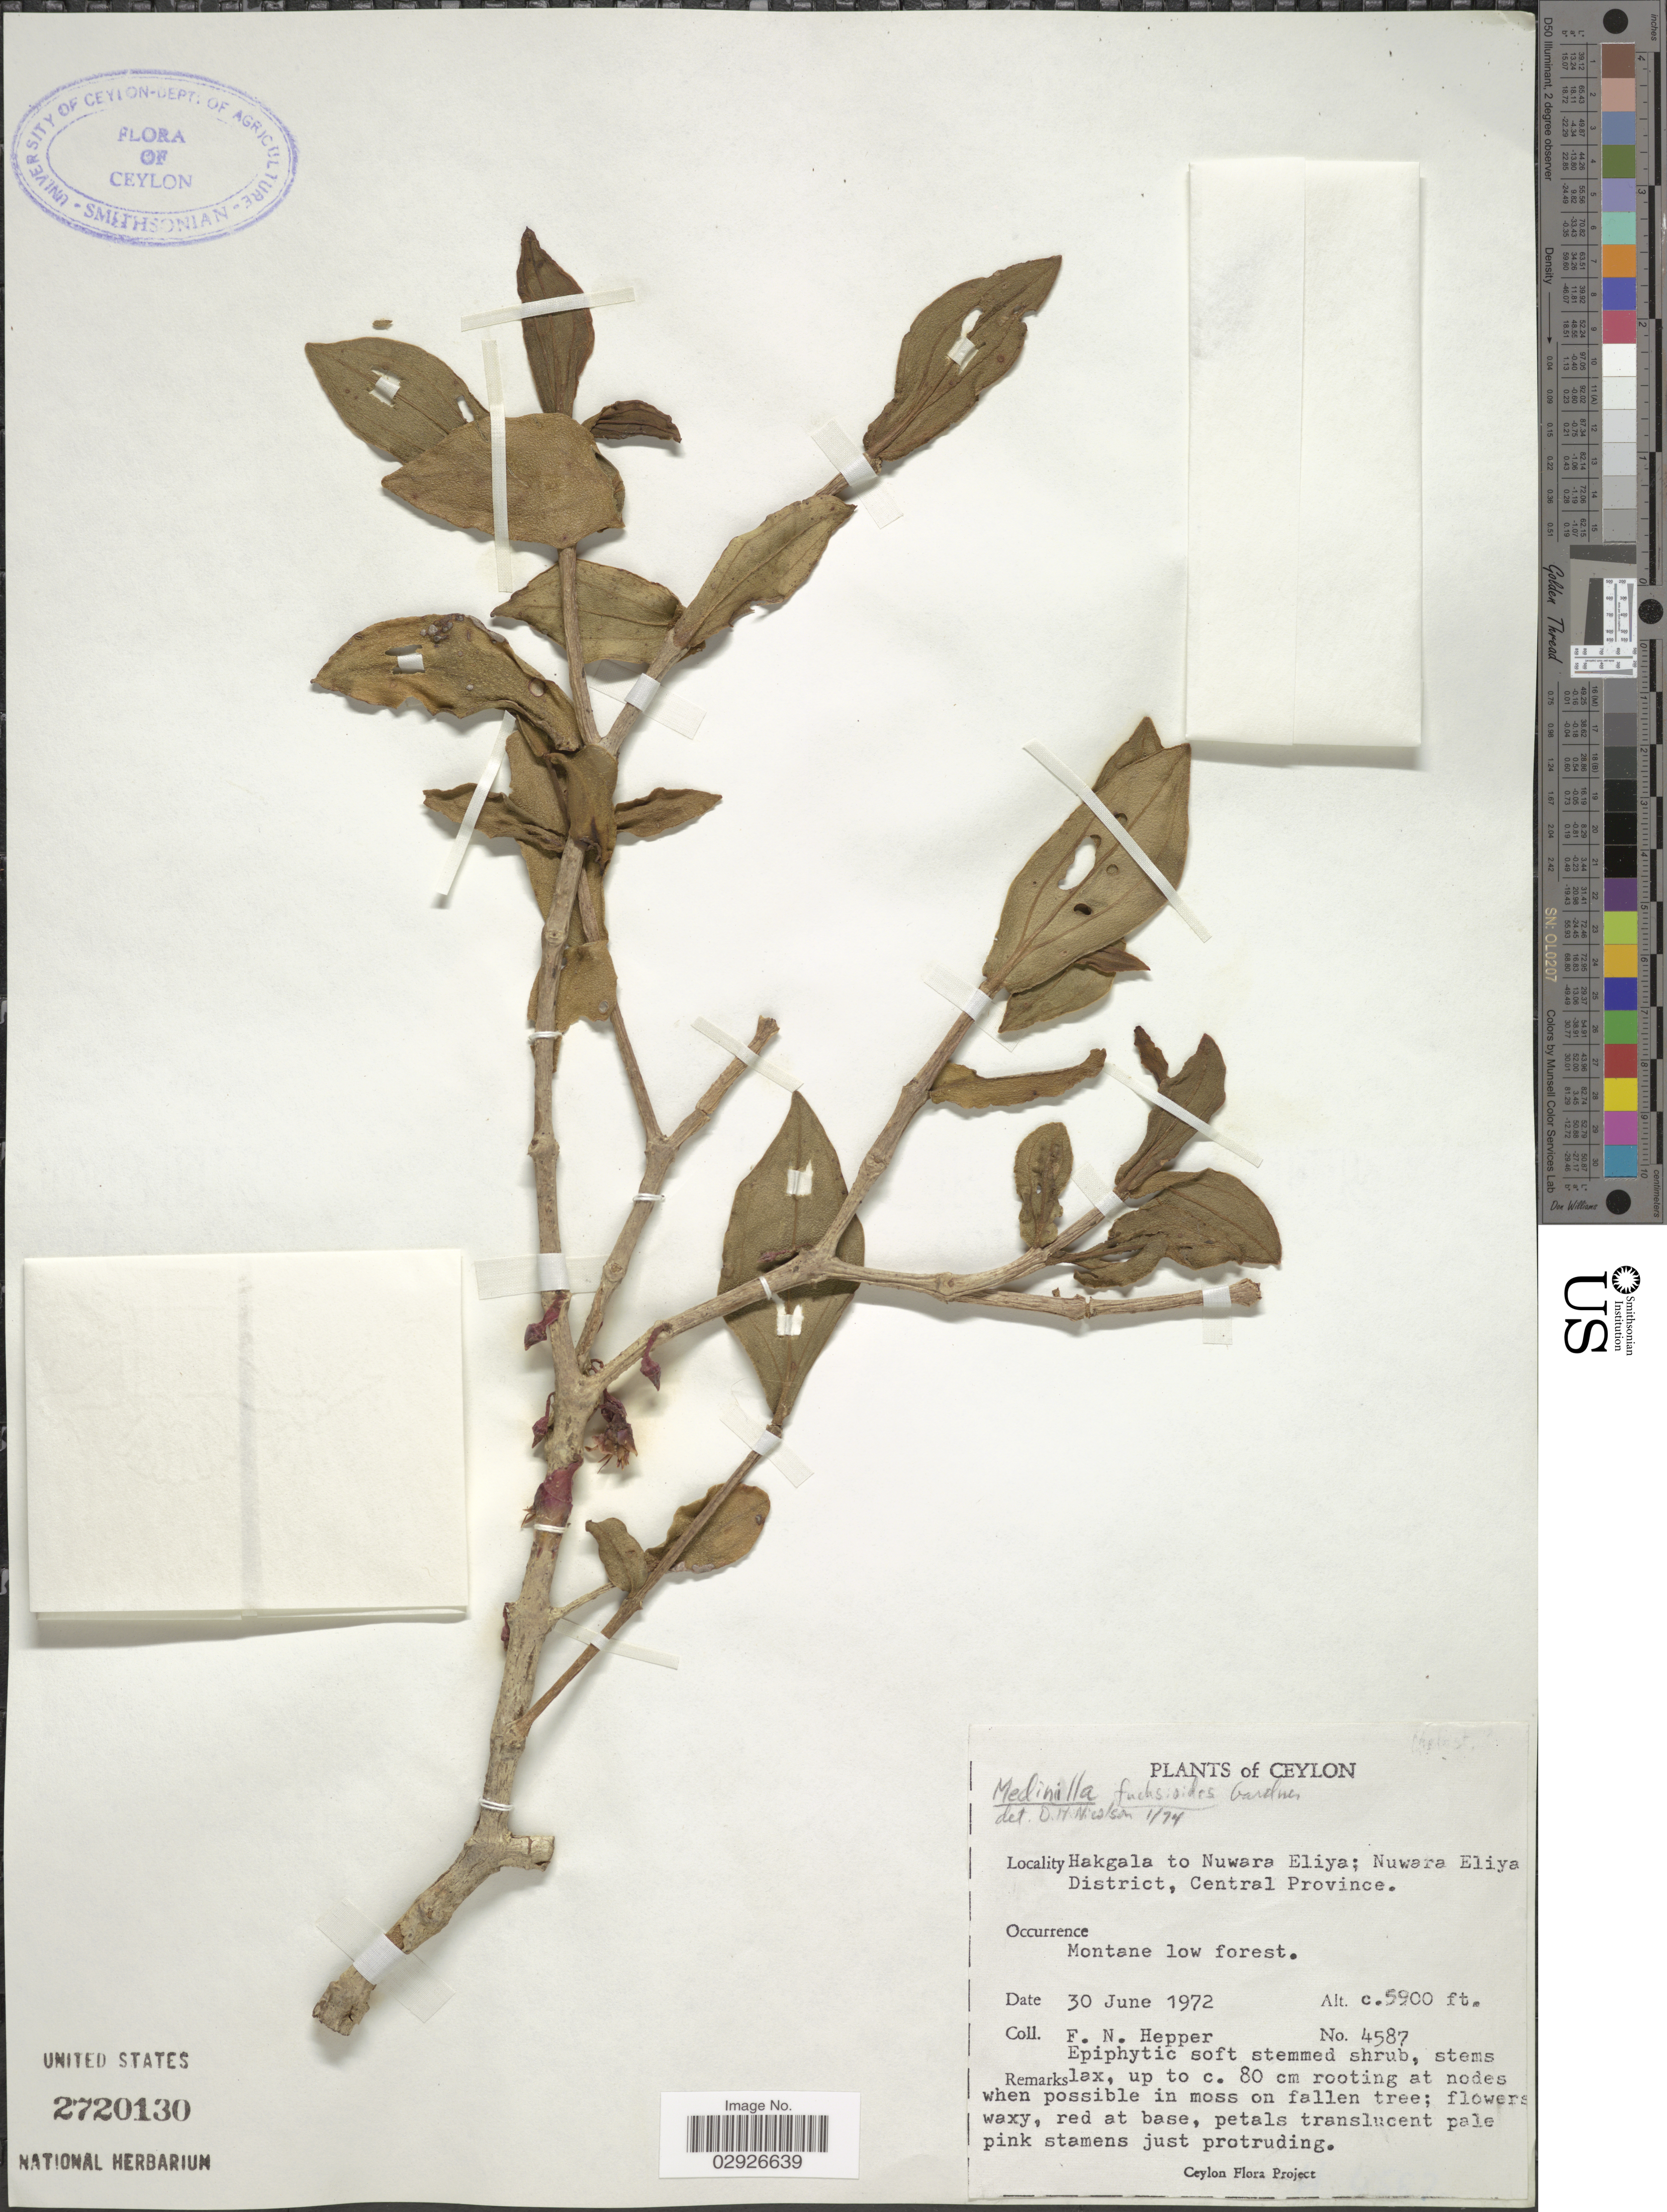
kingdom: Plantae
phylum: Tracheophyta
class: Magnoliopsida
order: Myrtales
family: Melastomataceae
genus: Medinilla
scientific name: Medinilla fuchsioides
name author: Gard.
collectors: F. Hepper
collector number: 4587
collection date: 1972-06-30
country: Sri Lanka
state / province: Central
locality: Ceylon. Hakgala to Nuwara Eliya; Nuwara Eliya District.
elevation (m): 1798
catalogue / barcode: US 2720130